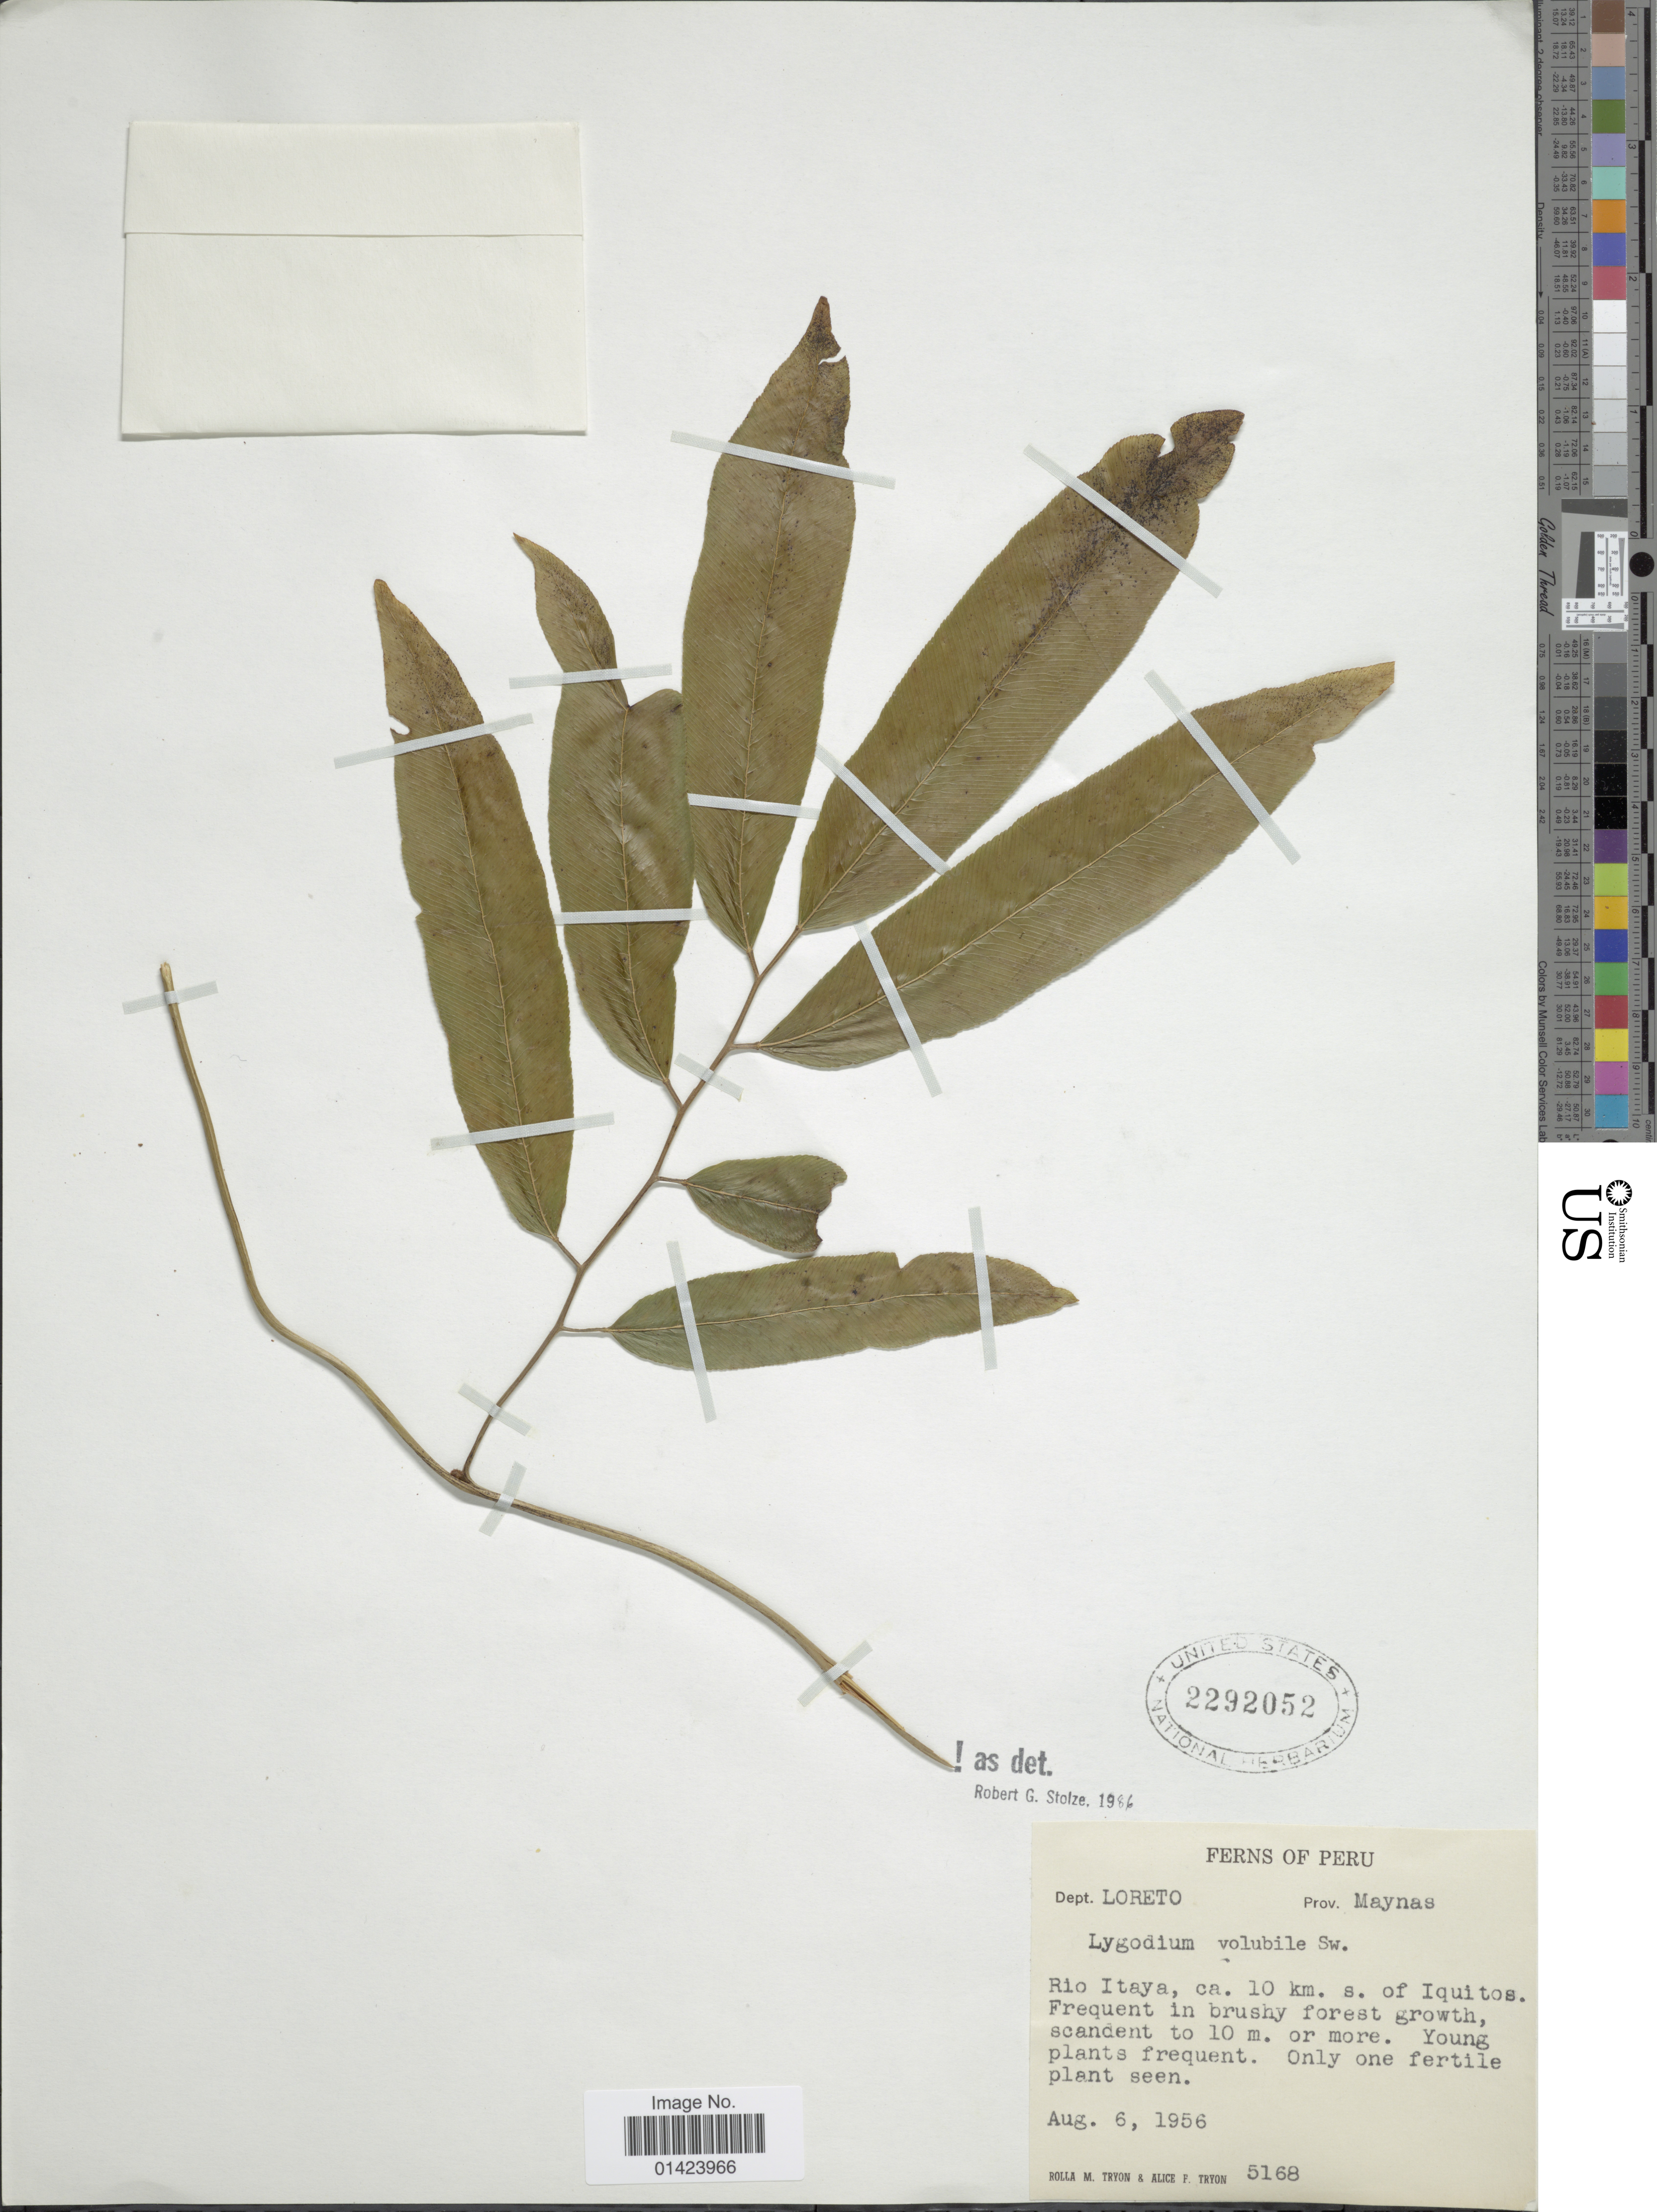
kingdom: Plantae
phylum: Tracheophyta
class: Polypodiopsida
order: Schizaeales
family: Lygodiaceae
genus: Lygodium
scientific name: Lygodium volubile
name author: Sw.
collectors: R. M. Tryon & A. F. Tryon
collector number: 5168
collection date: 1956-08-06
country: Peru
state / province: Loreto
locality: Dept. Loreto, Prov. Maynas, Rio Itaya, ca. 10km s . of Iquitos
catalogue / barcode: US 2292052